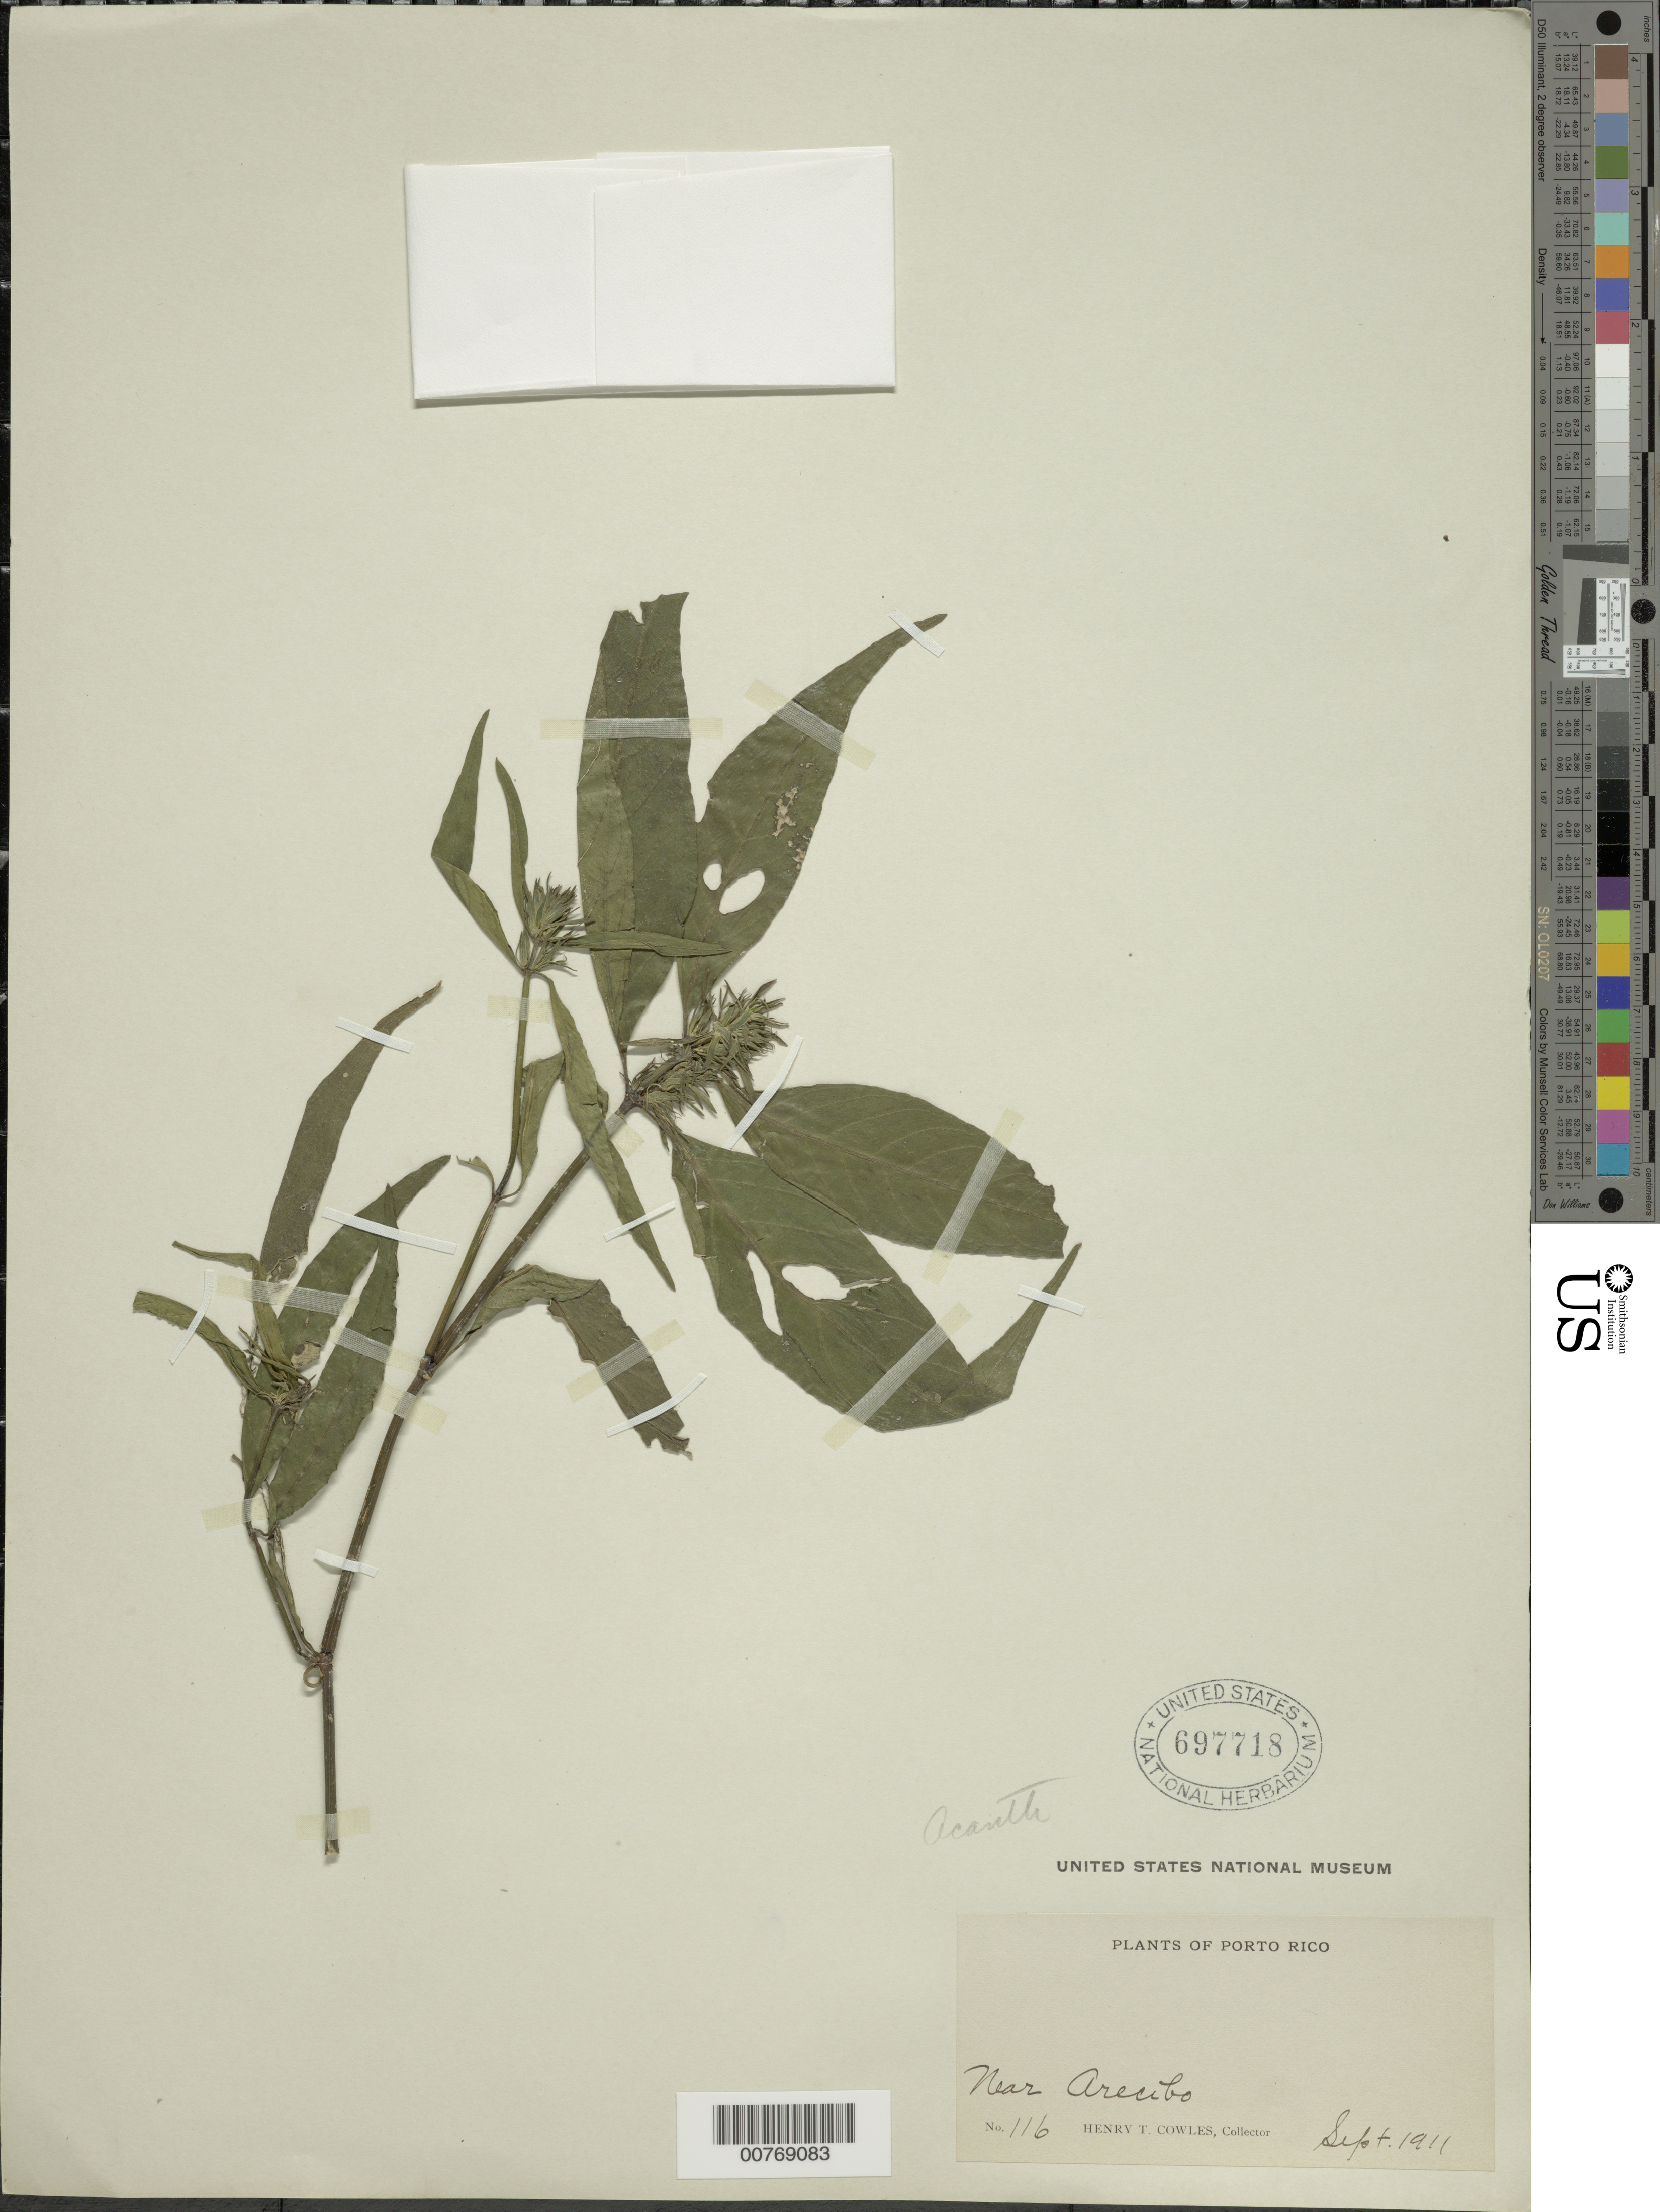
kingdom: Plantae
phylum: Tracheophyta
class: Magnoliopsida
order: Lamiales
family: Acanthaceae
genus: Justicia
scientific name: Justicia periplocifolia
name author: Jacq.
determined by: Acevedo-Rodríguez, P., (BOT), Smithsonian Institution - National Museum of Natural History (UNITED STATES)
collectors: H. Cowles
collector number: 116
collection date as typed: Sep 1911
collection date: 1911-09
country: Puerto Rico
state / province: Arecibo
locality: Near Arecibo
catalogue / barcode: US 697718